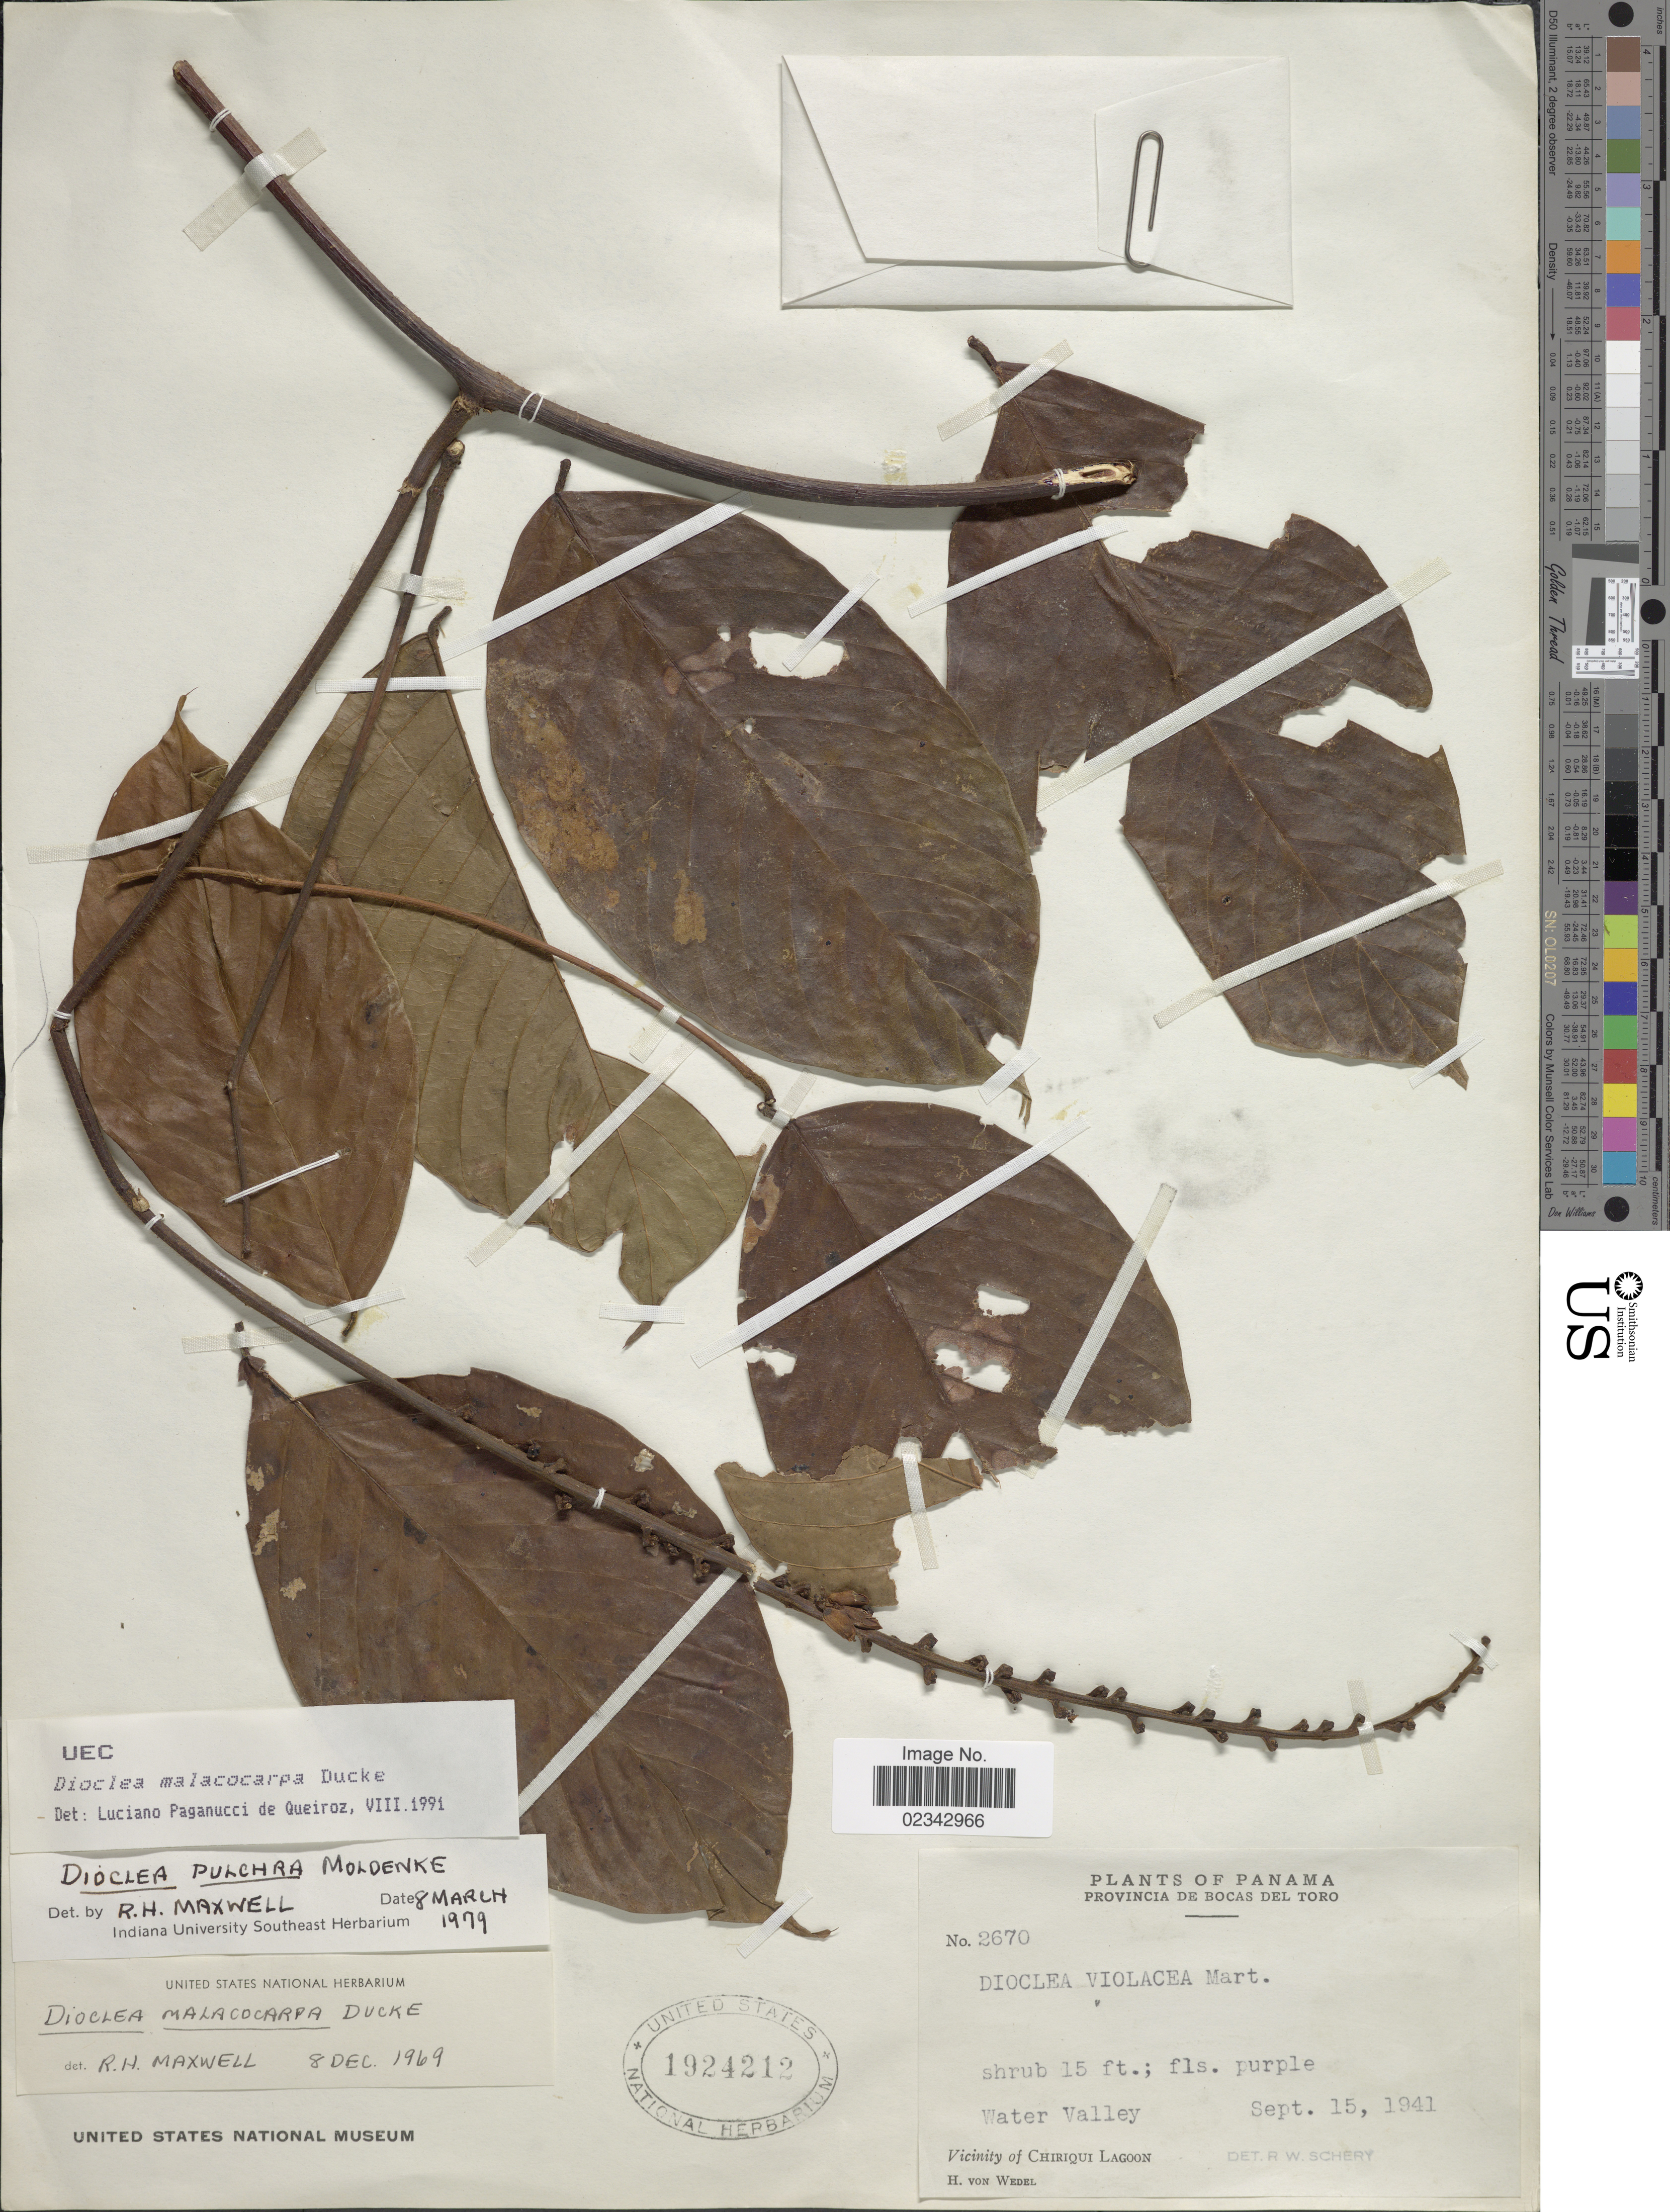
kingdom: Plantae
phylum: Tracheophyta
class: Magnoliopsida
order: Fabales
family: Fabaceae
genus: Macropsychanthus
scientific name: Macropsychanthus malacocarpus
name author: (Ducke) L.P. Queiroz & Snak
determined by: Strong, Mark T., (BOT), Smithsonian Institution - National Museum of Natural History (UNITED STATES)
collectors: H. von Wedel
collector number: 2670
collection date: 1941-09-15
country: Panama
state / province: Bocas del Toro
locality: Water Valley, Vicinity of Chiriqui Lagoon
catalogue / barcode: US 1924212